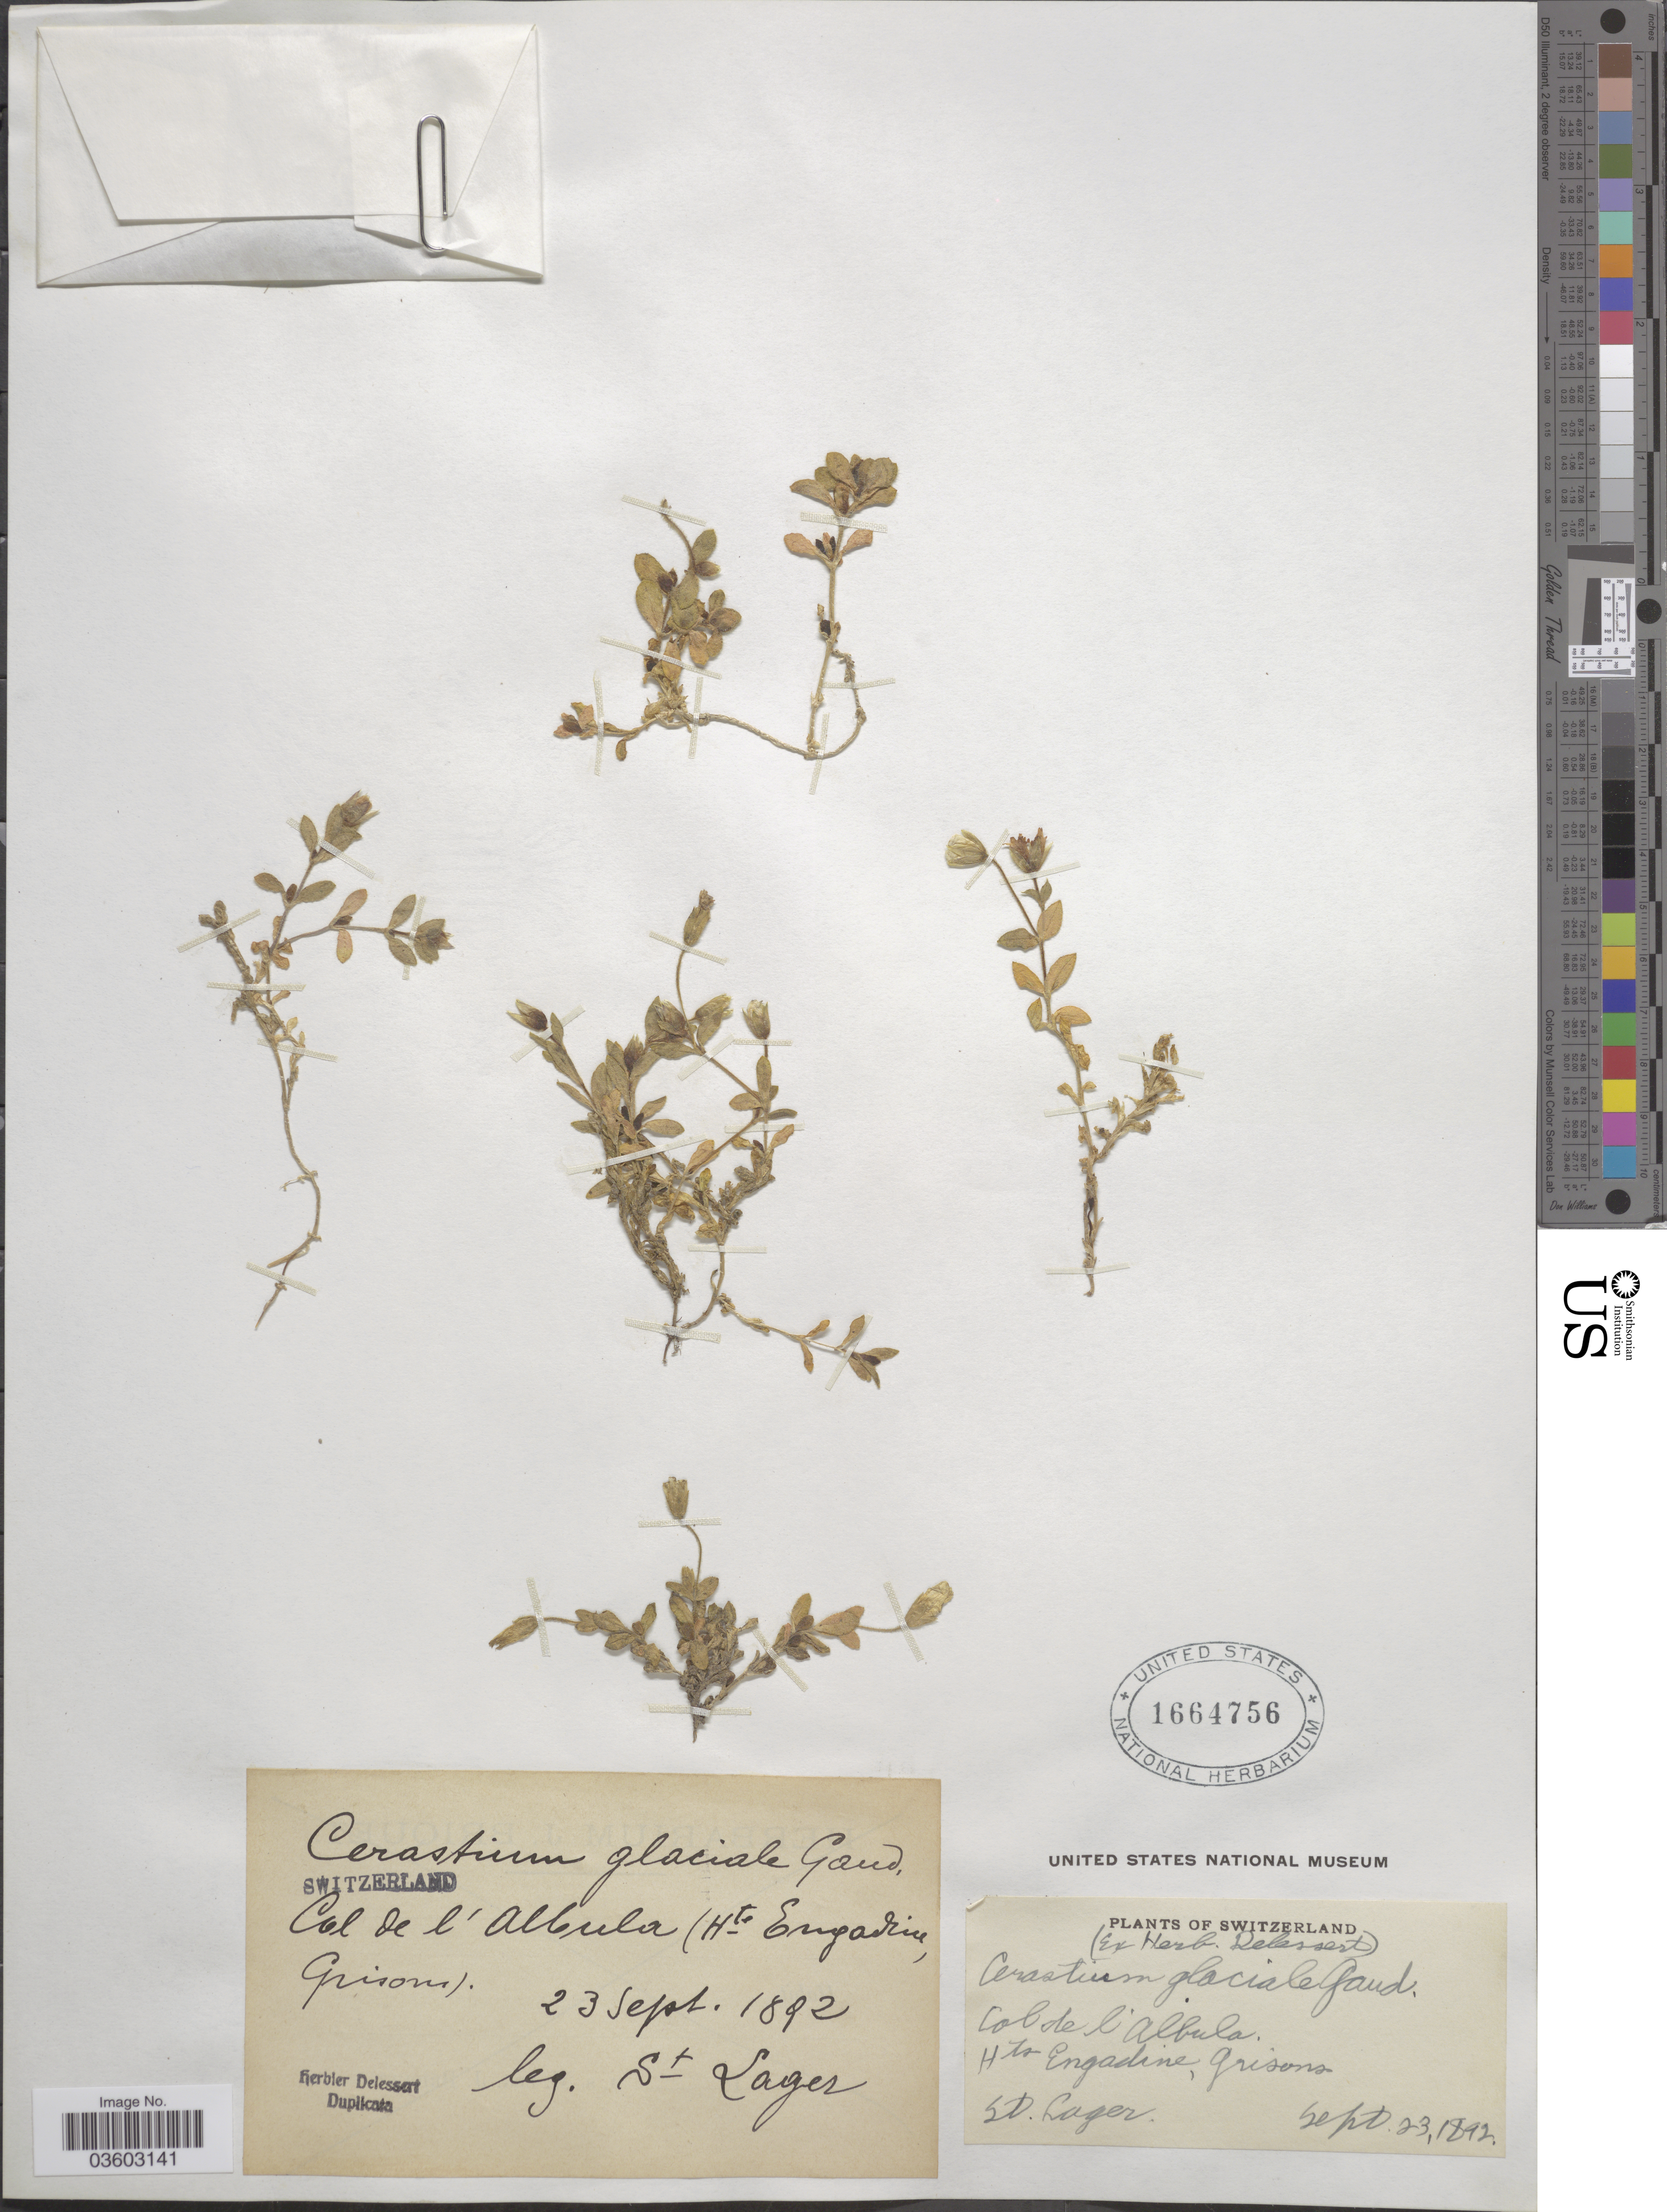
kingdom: Plantae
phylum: Tracheophyta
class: Magnoliopsida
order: Caryophyllales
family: Caryophyllaceae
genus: Cerastium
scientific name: Cerastium glaciale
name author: Gaudin ex Ser.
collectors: -. St. Lager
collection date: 1892-09-23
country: Switzerland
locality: Col de l'Albula (Hts Engadine, Grisons).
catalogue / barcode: US 1664756